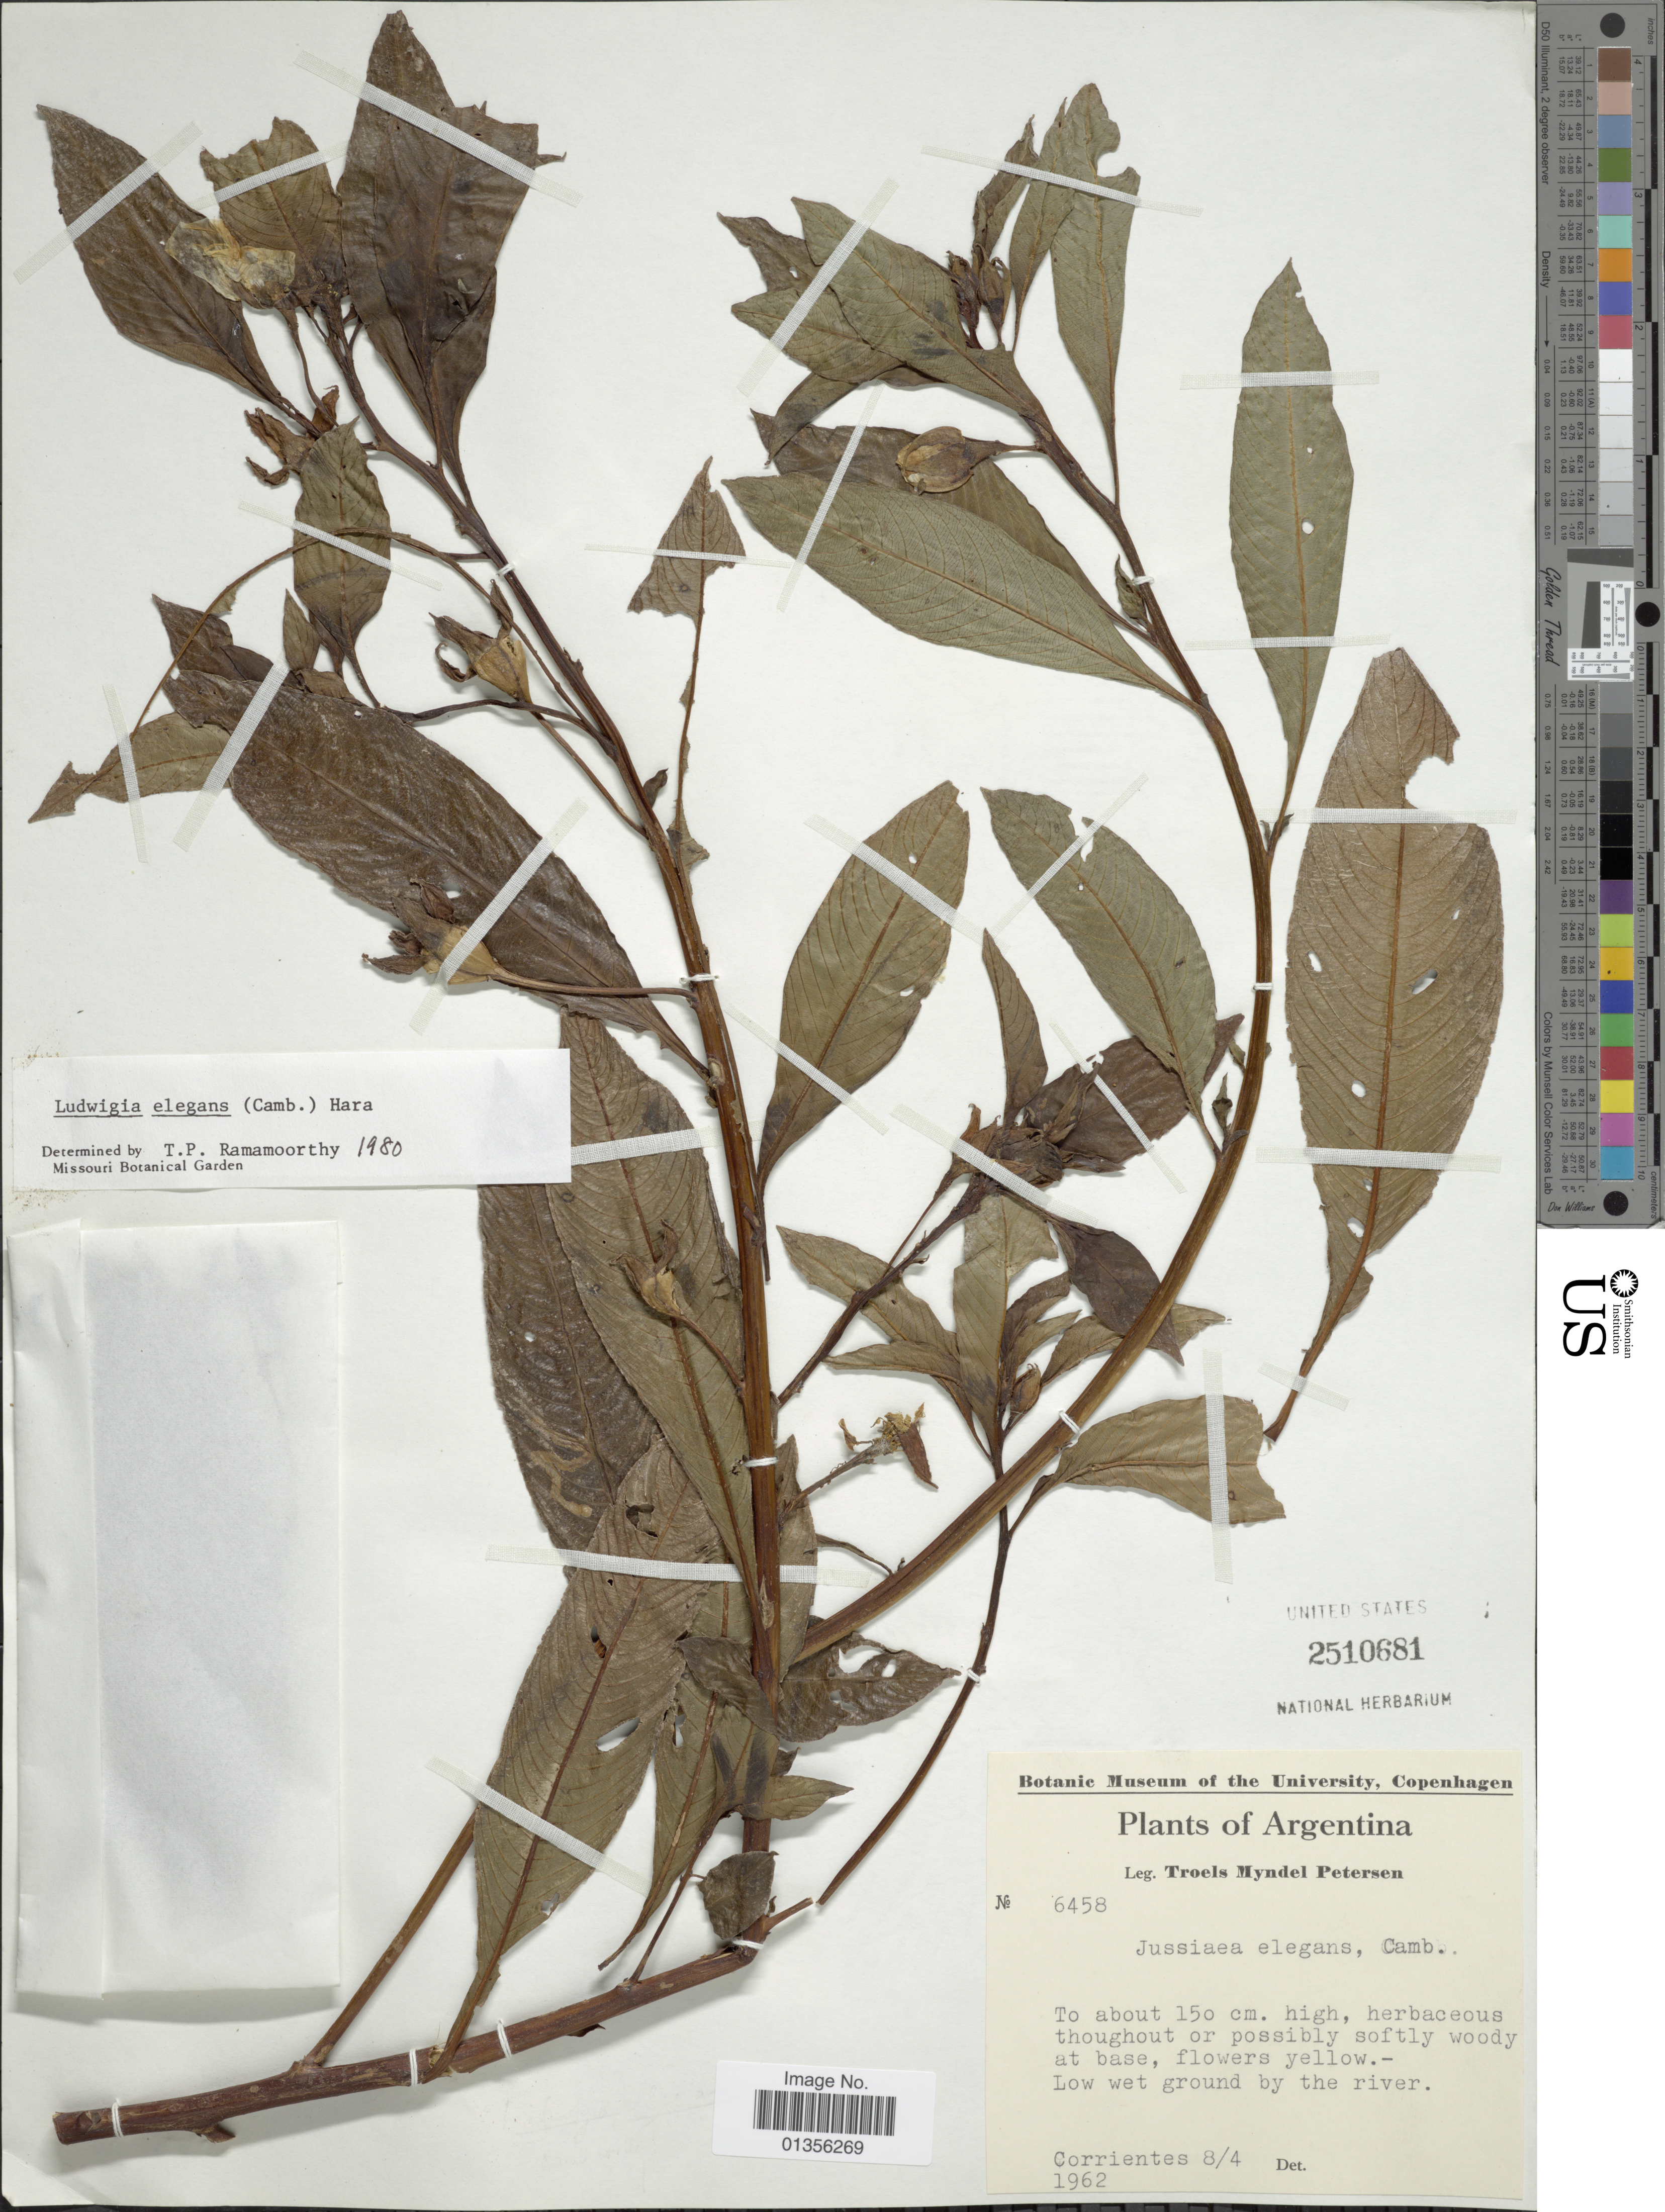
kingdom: Plantae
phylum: Tracheophyta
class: Magnoliopsida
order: Myrtales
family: Onagraceae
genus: Ludwigia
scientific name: Ludwigia elegans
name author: (Cambess.) H. Hara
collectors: T. M. Petersen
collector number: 6458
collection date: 1962-04-08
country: Argentina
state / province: Corrientes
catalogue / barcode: US 2510681